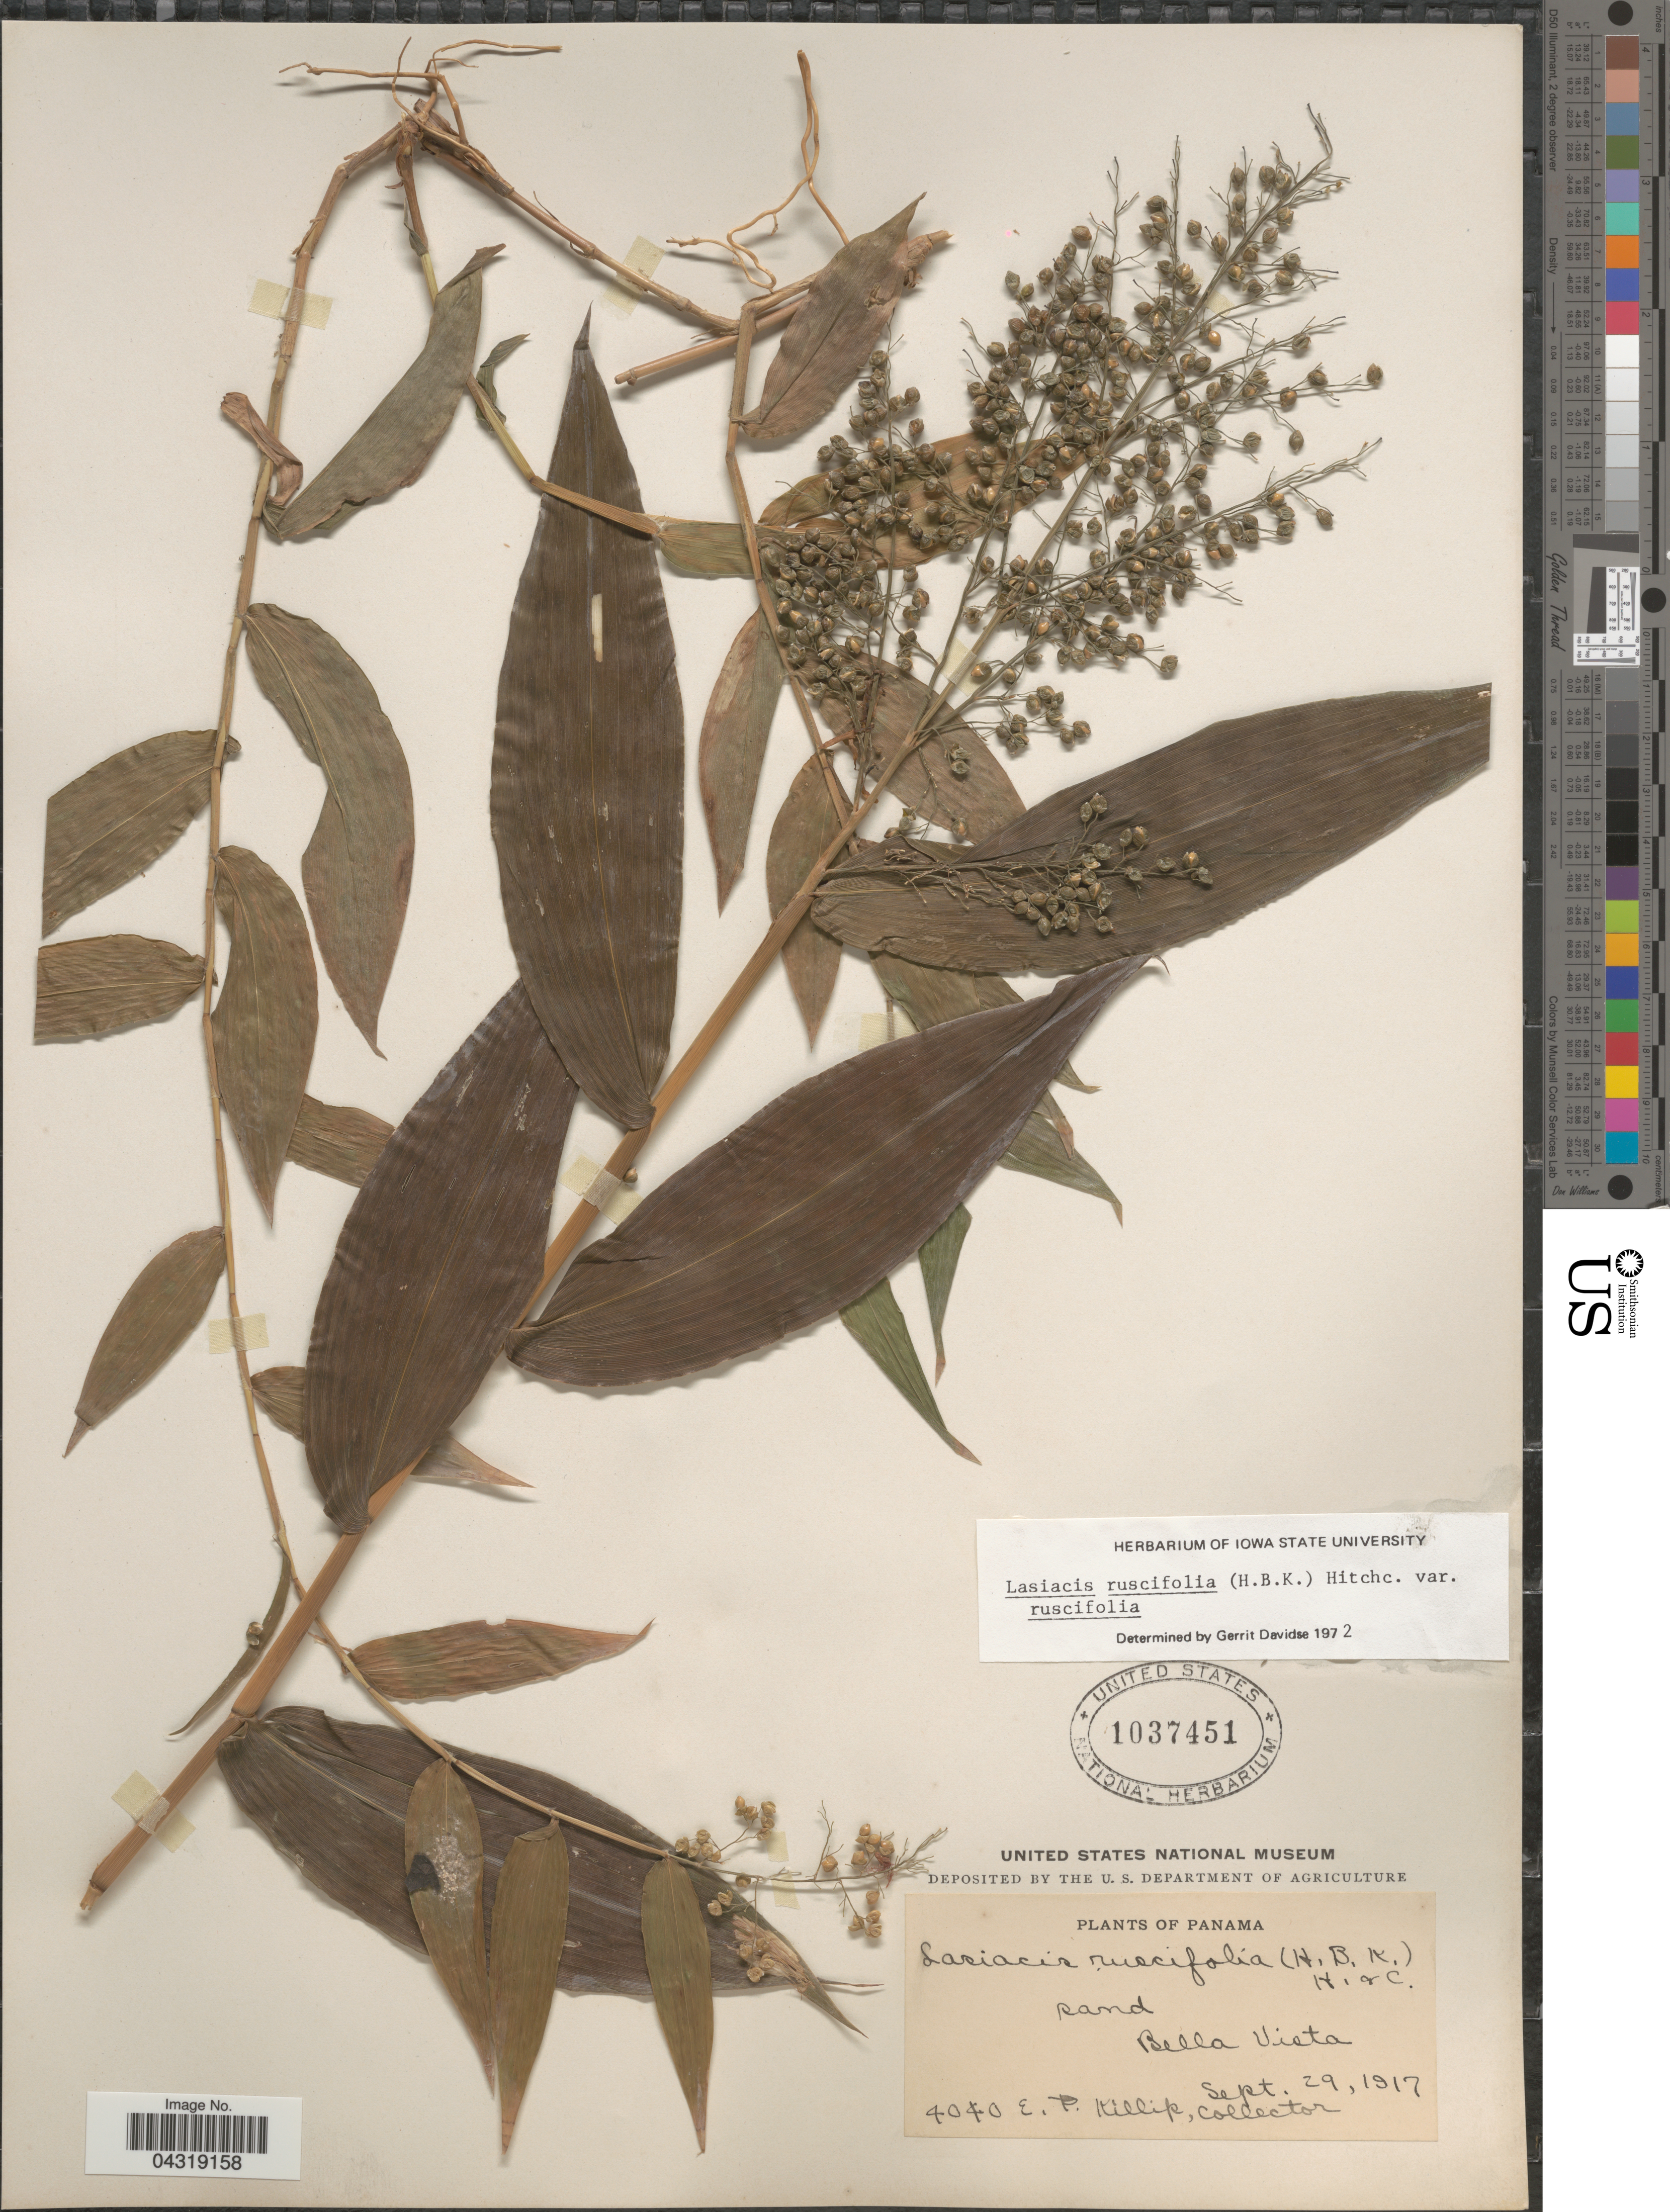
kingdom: Plantae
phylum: Tracheophyta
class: Liliopsida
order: Poales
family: Poaceae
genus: Lasiacis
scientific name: Lasiacis ruscifolia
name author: (Kunth) Hitchc.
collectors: E. P. Killip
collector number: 4040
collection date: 1917-09-29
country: Panama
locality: Bella Vista.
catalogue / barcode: US 1037451